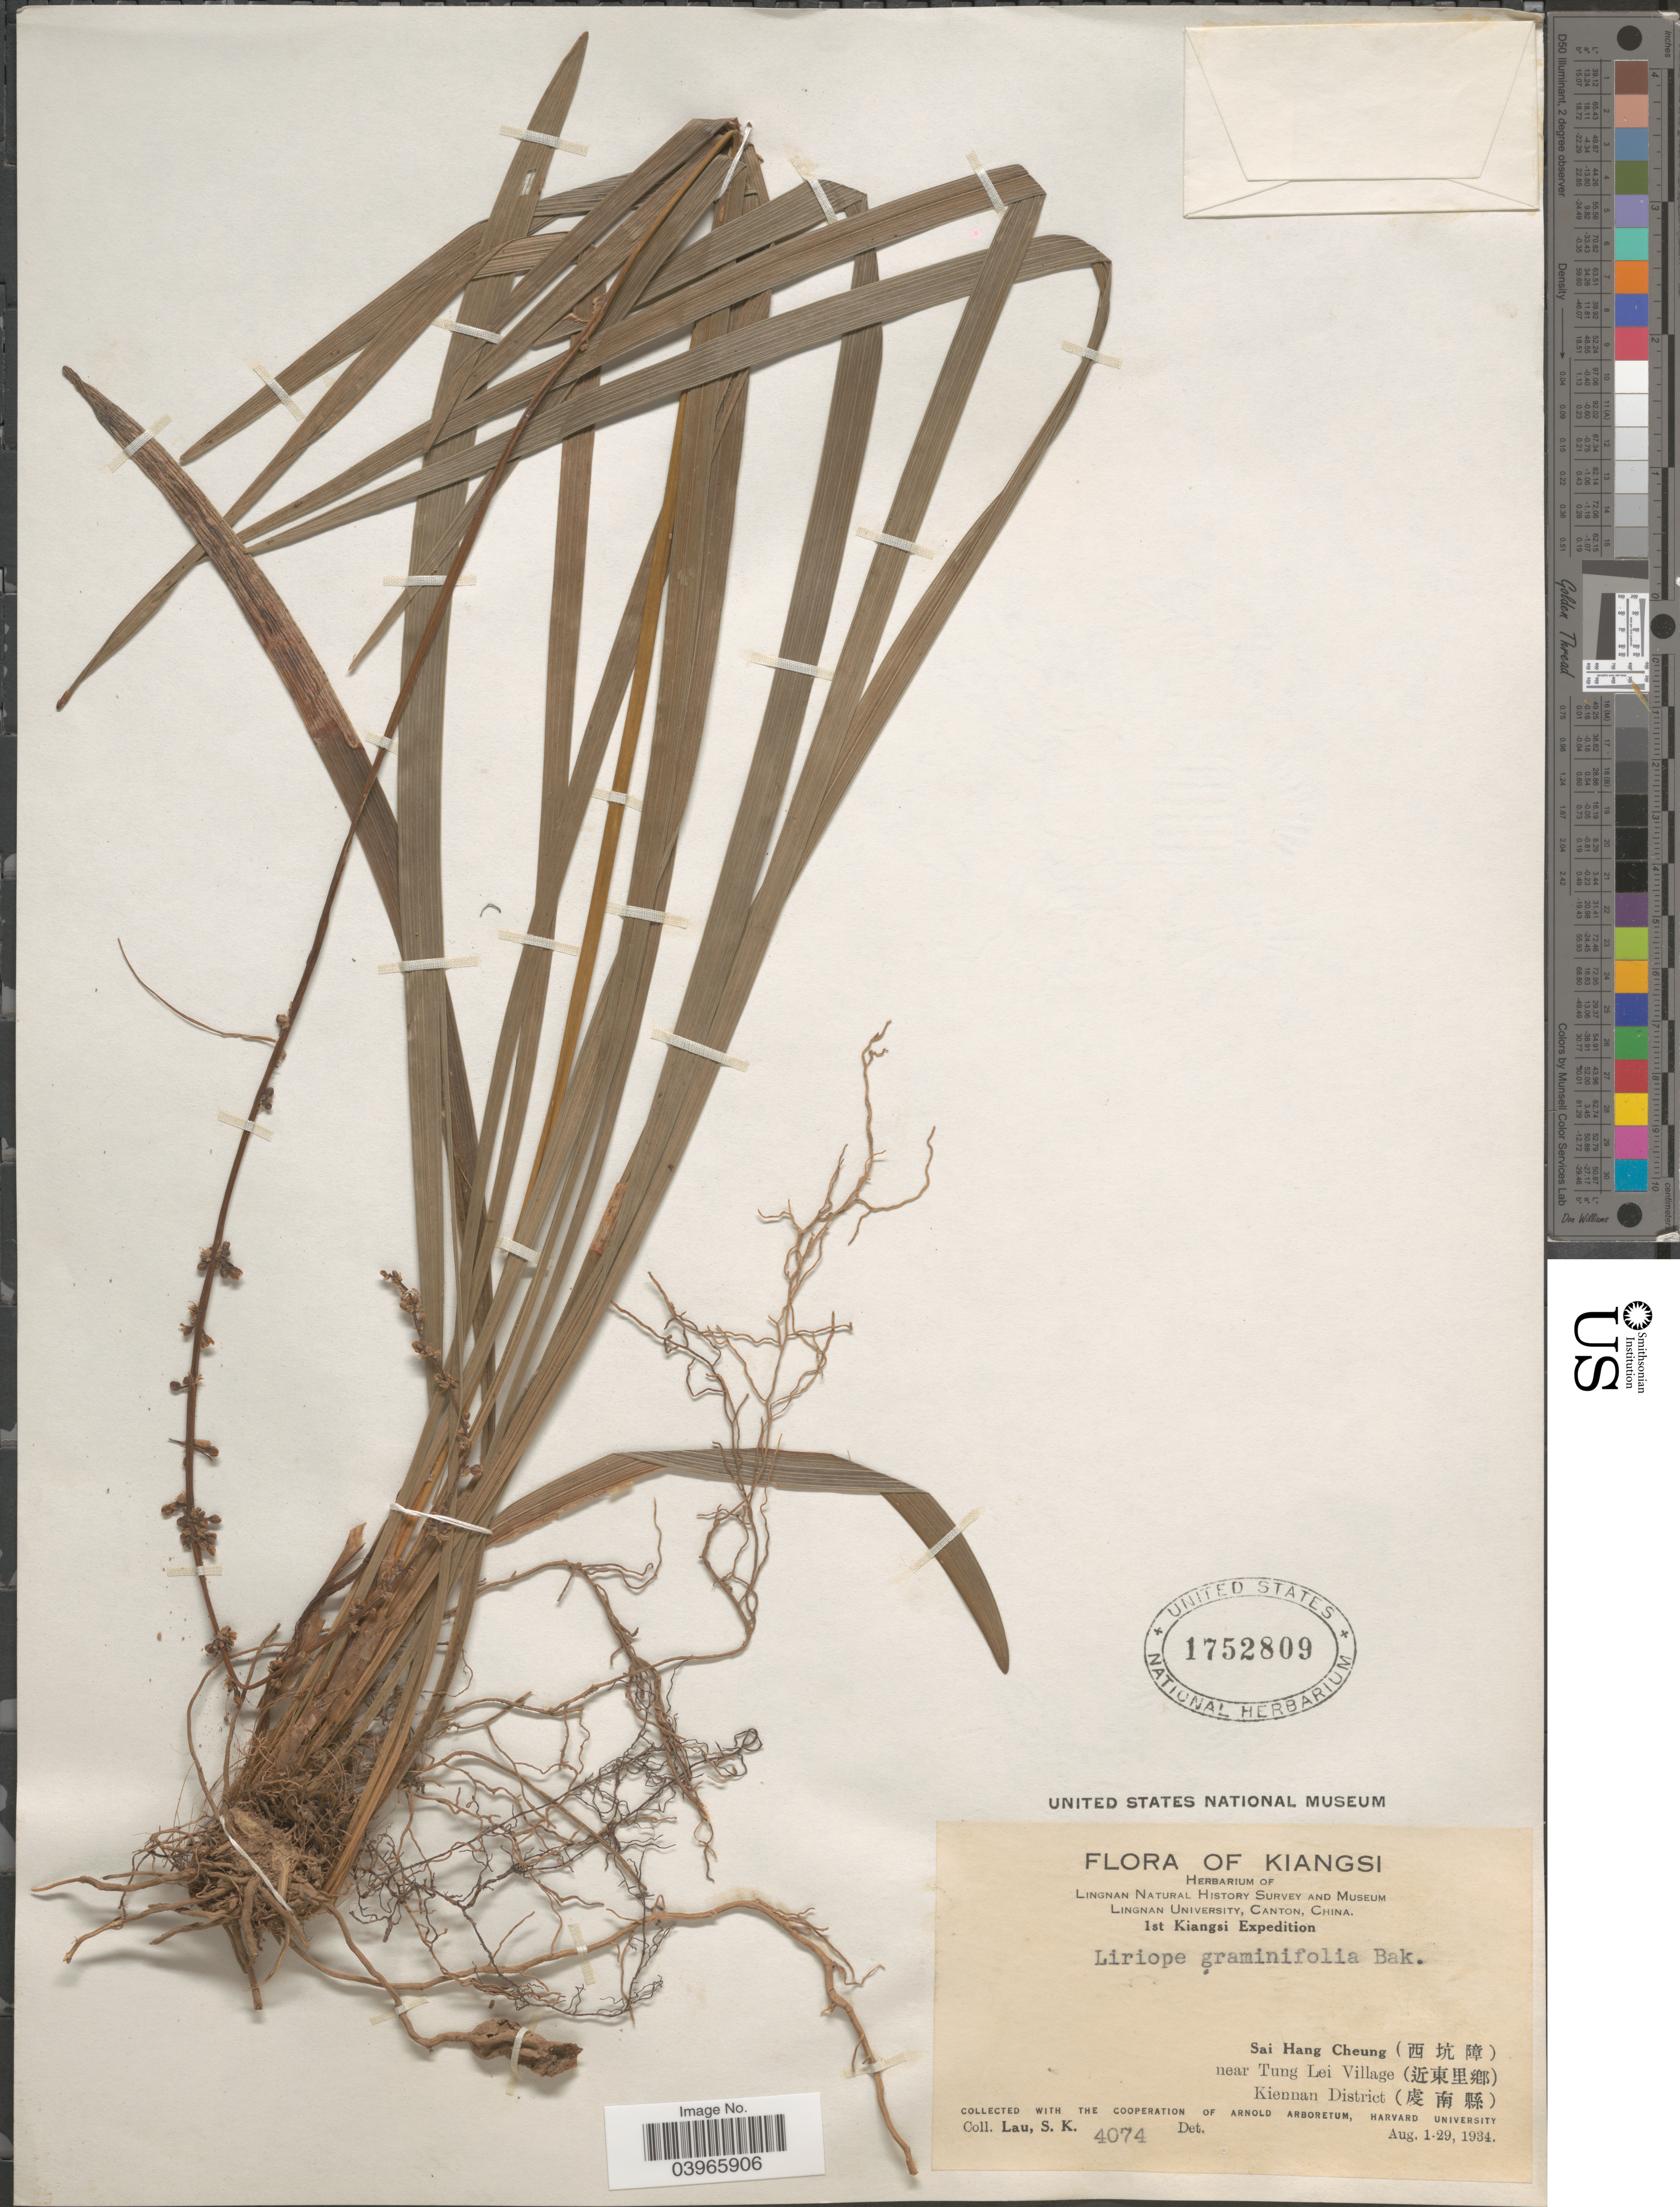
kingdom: Plantae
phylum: Tracheophyta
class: Liliopsida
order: Asparagales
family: Asparagaceae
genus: Liriope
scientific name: Liriope graminifolia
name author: (L.) Baker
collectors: S. K. Lau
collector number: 4074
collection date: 1934-08-01/1934-08-29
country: China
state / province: Jiangxi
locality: Kiangsi. Sai Hang Cheung (X) near Tung Lei Village (X). Kiennan District (X).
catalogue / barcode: US 1752809